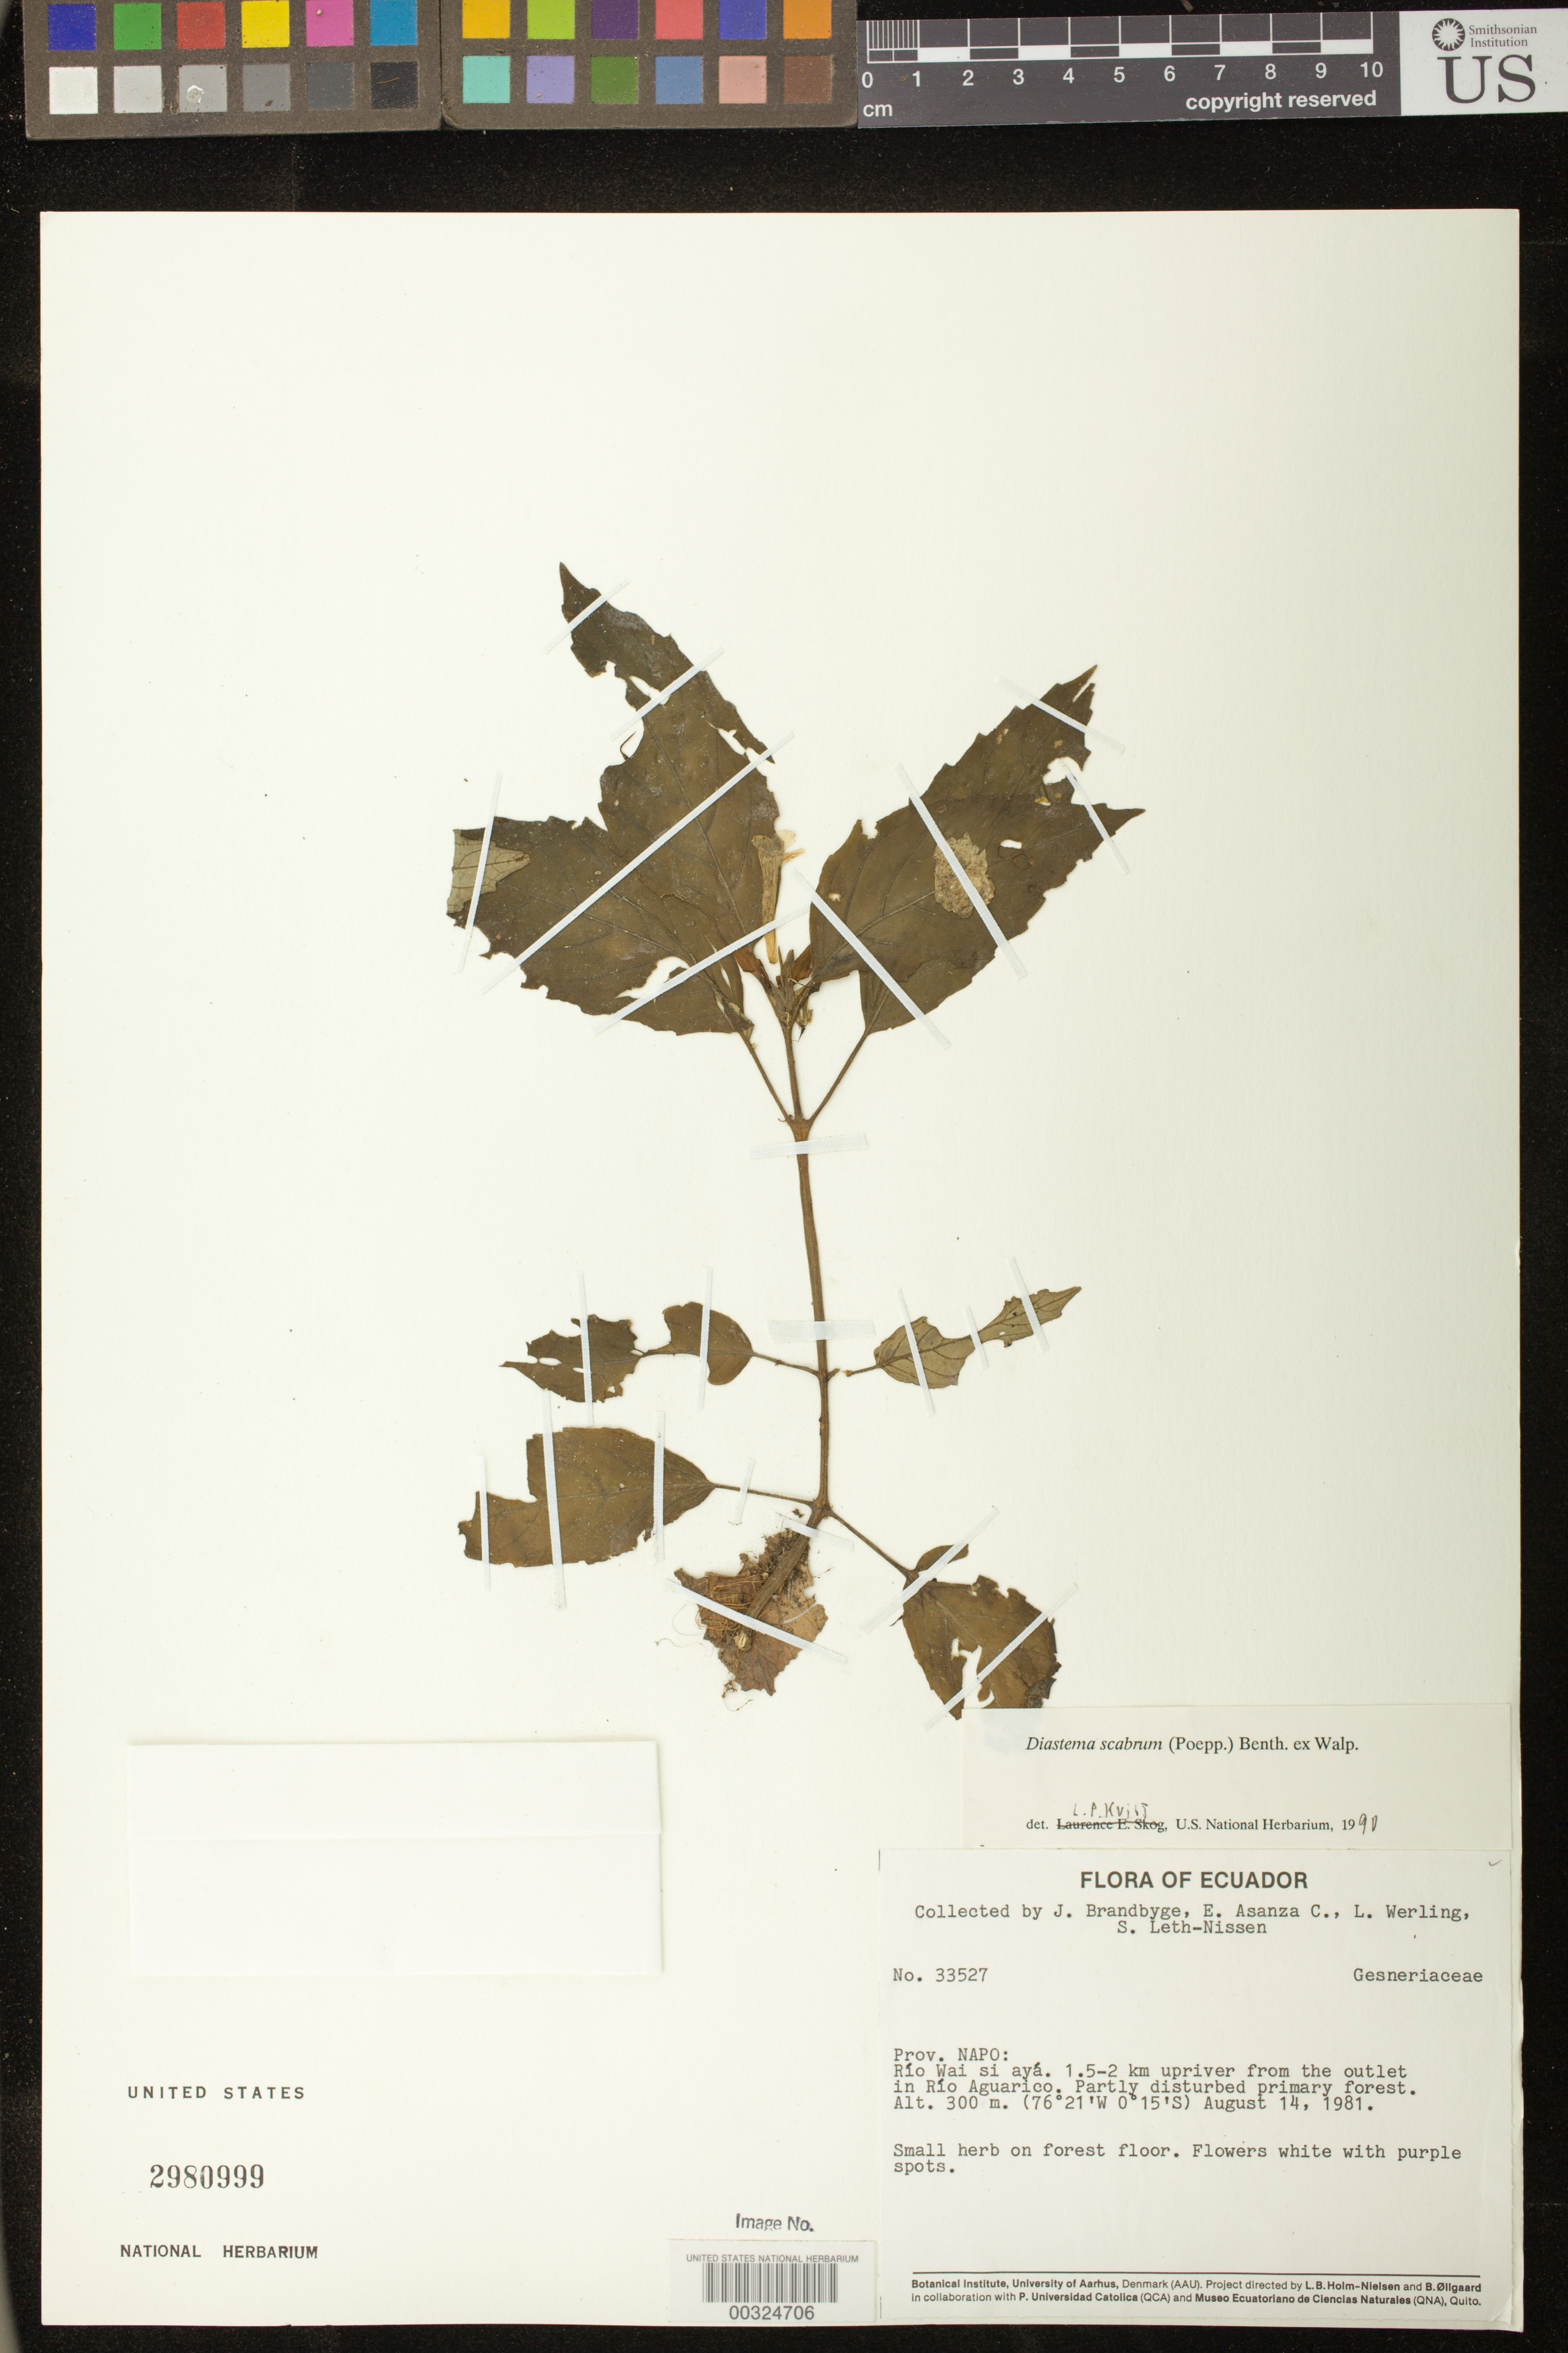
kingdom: Plantae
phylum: Tracheophyta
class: Magnoliopsida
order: Lamiales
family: Gesneriaceae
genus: Diastema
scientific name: Diastema scabrum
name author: (Poepp.) Benth. ex Walp.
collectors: J. Brandbyge, E. Asanza C., L. Werling & S. Leth-Nissen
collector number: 33527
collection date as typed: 14 Aug 1981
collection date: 1981-08-14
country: Ecuador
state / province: Napo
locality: Rio Wai Si Aya, 1.5-2 km upriver from outlet in Rio Aguarico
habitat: partly disturbed primary forest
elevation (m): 300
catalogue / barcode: US 2980999